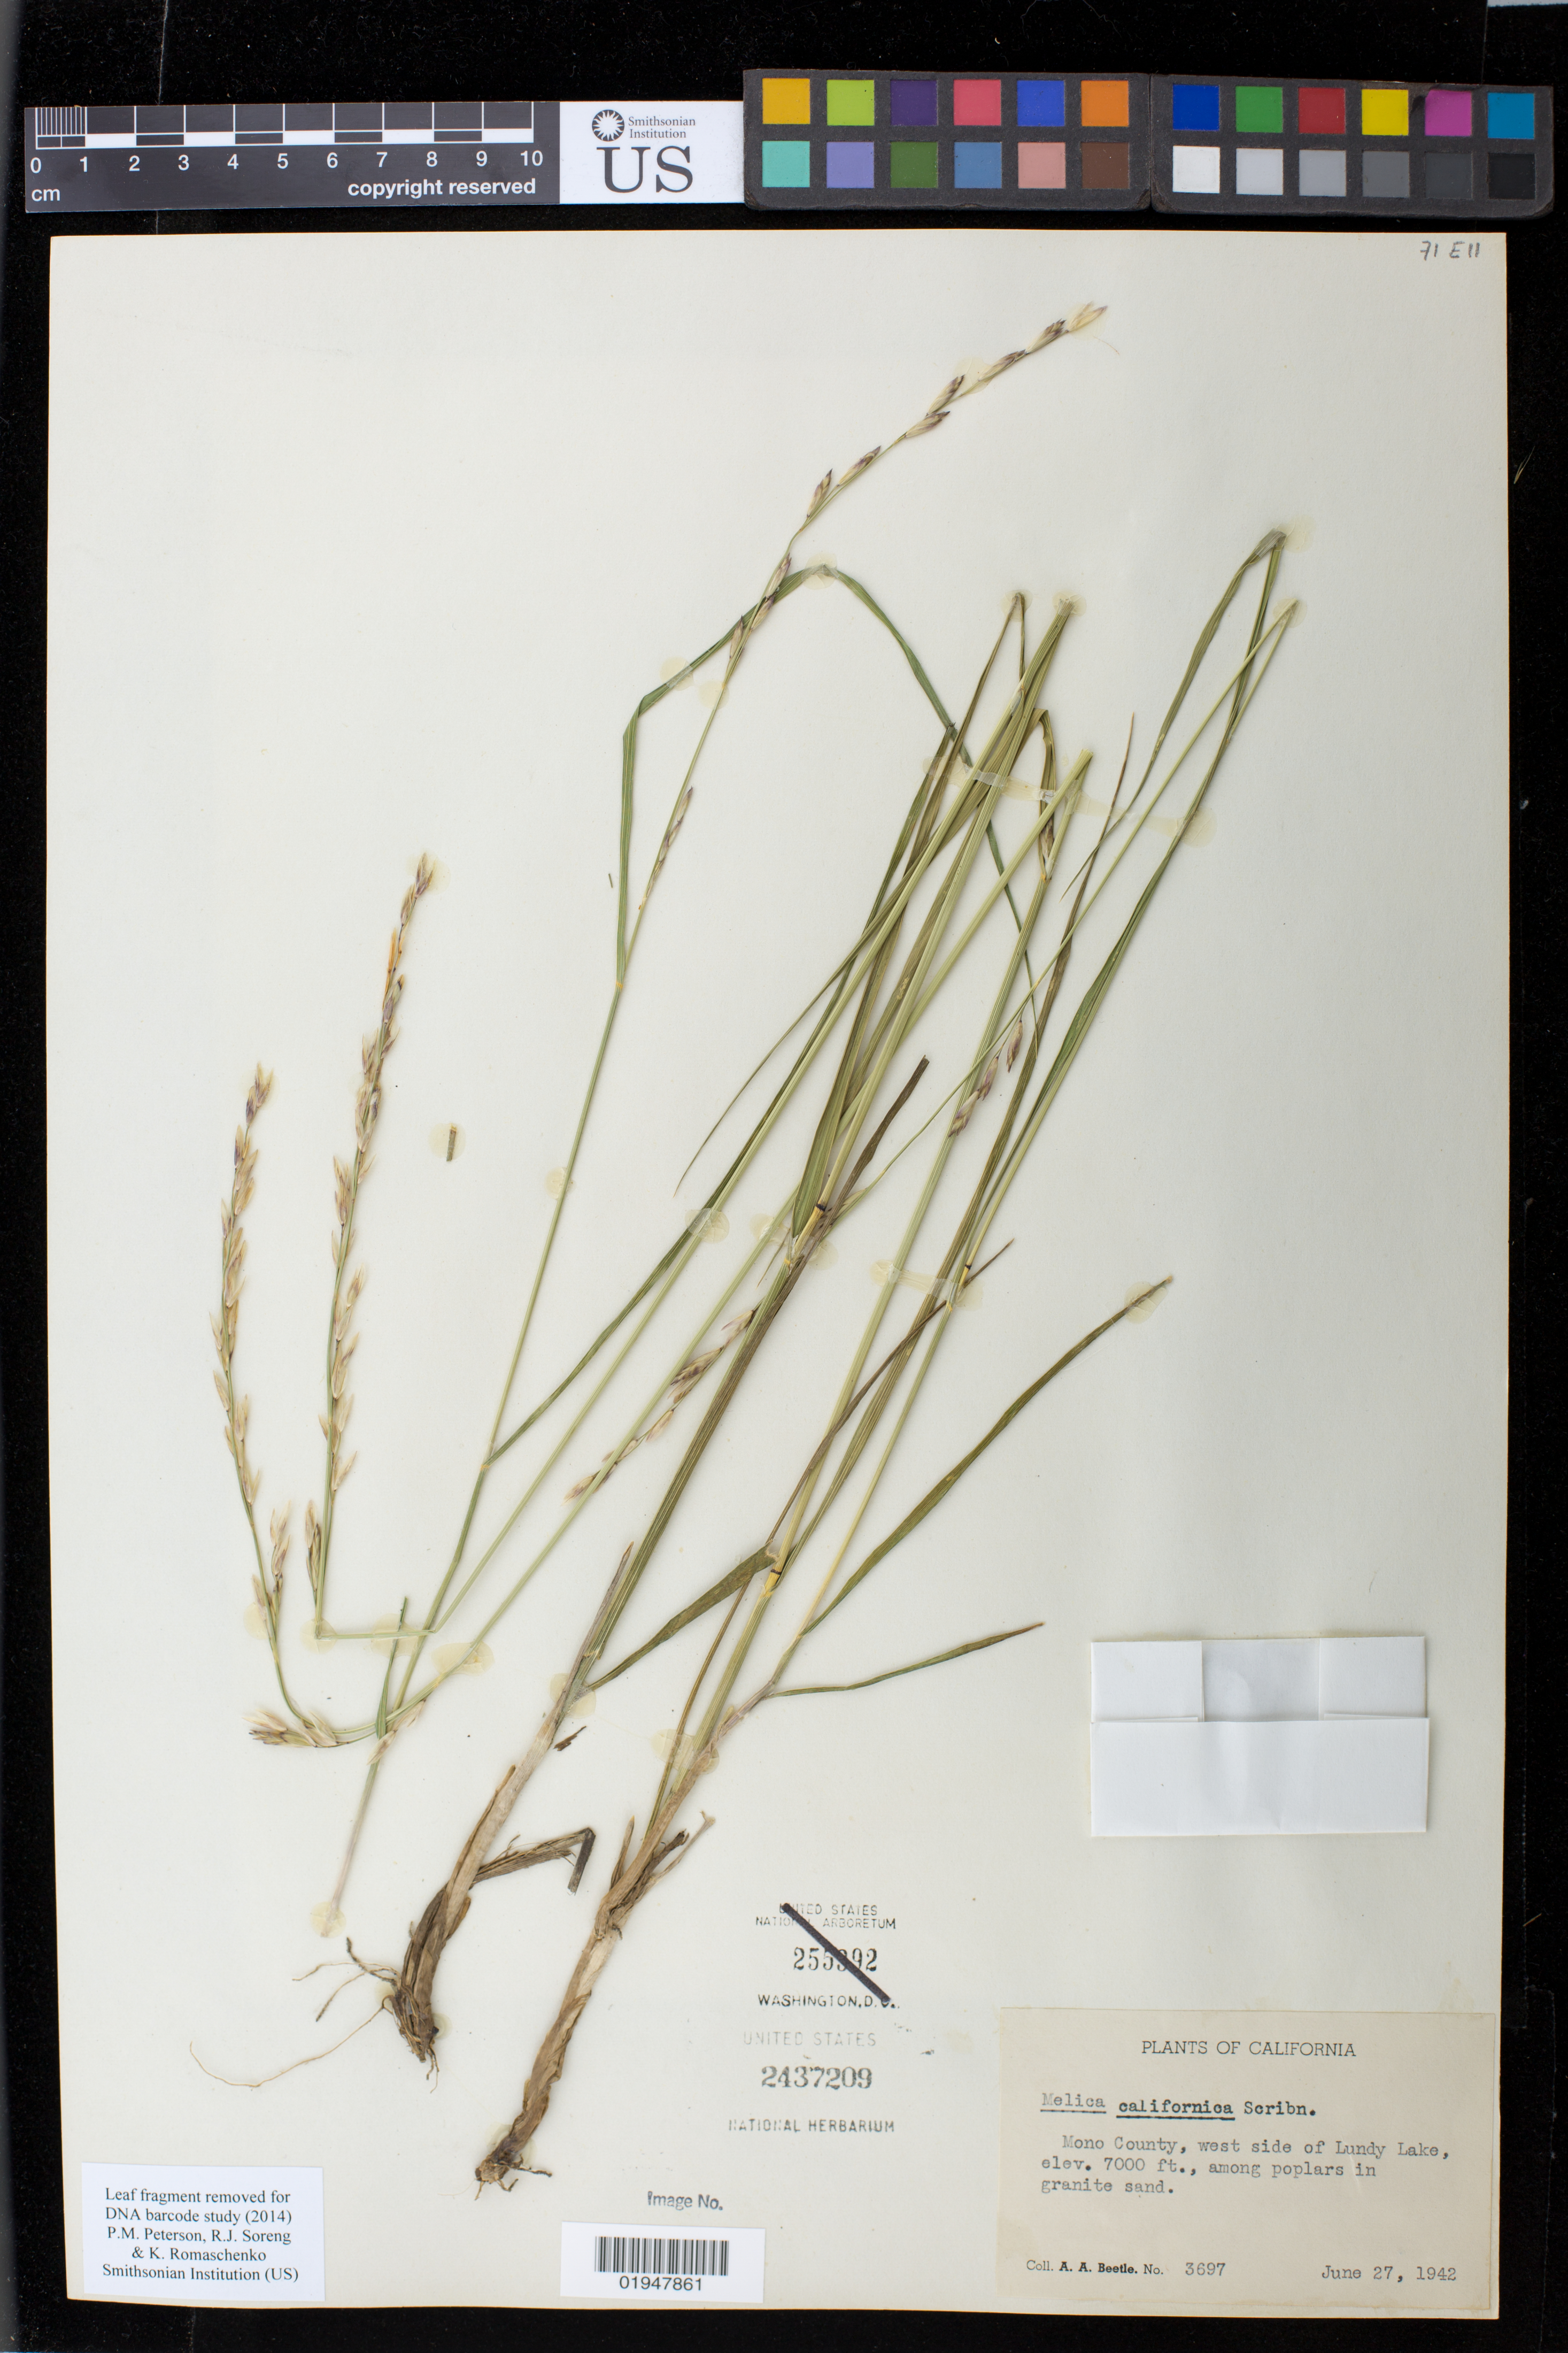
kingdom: Plantae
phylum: Tracheophyta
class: Liliopsida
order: Poales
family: Poaceae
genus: Melica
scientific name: Melica californica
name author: Scribn.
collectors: A. A. Beetle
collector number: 3697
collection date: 1942-06-27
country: United States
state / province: California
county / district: Mono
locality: west side of Lundy Lake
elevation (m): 2134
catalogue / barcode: US 2437209